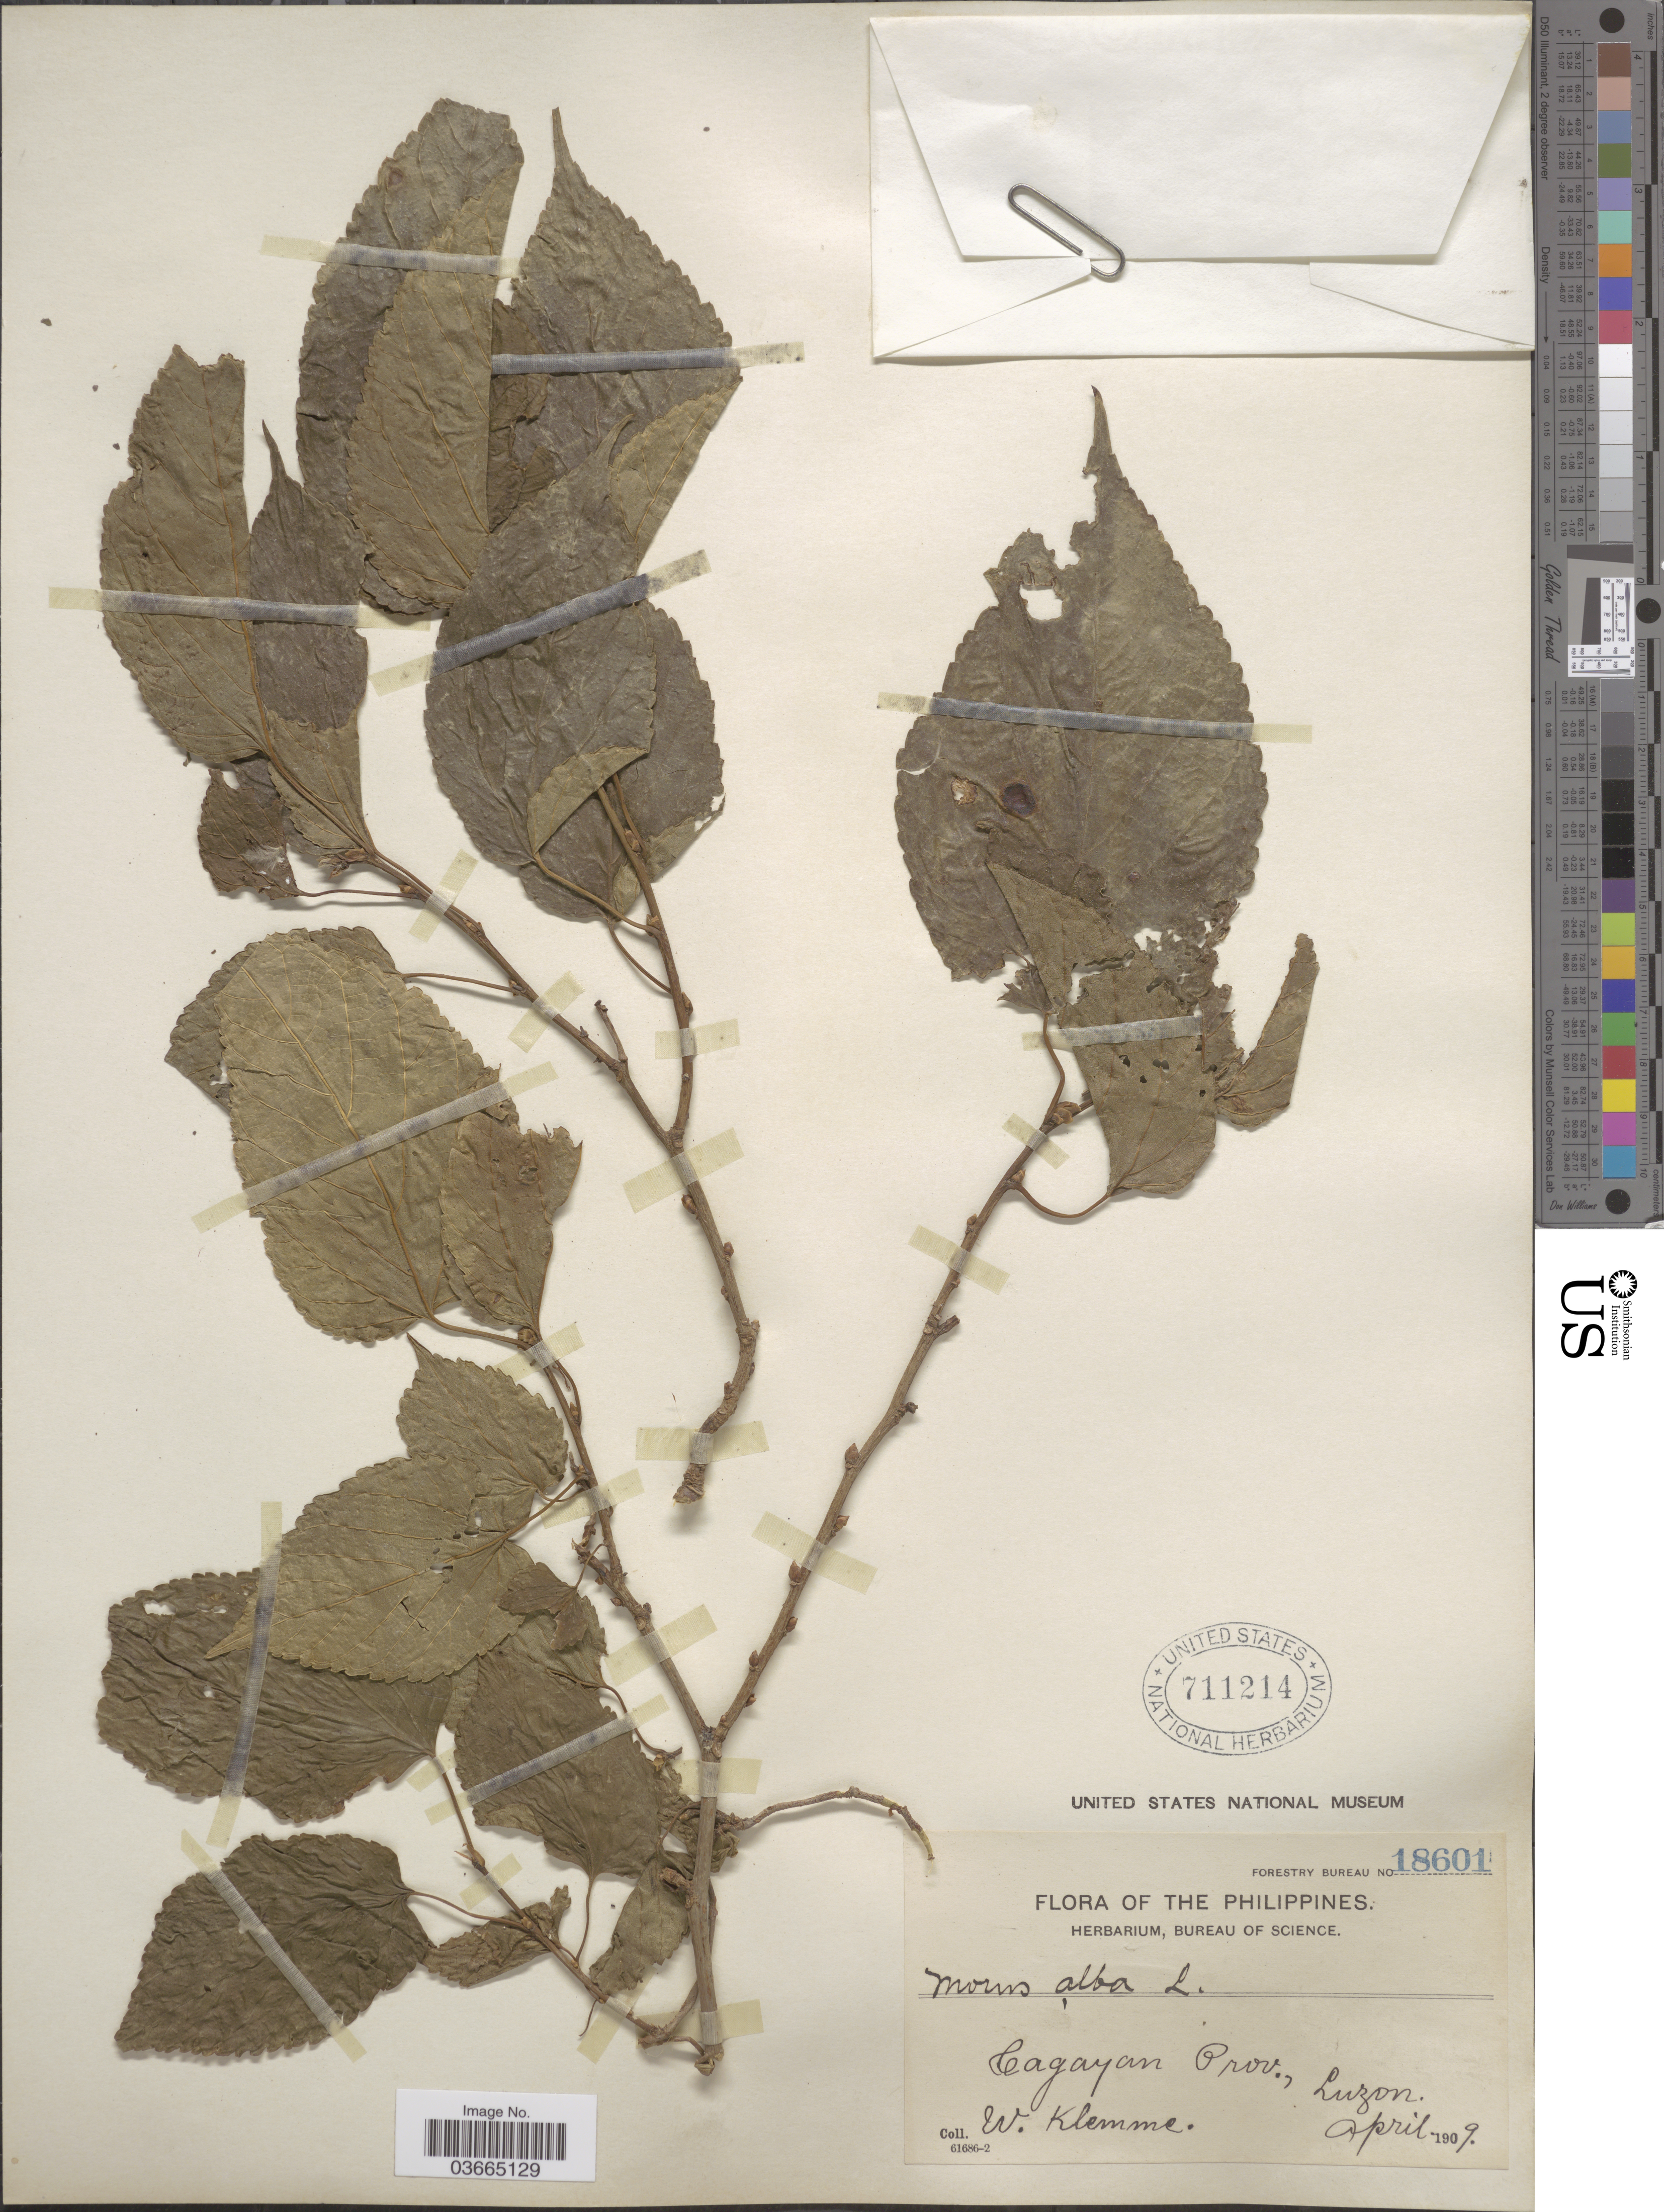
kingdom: Plantae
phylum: Tracheophyta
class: Magnoliopsida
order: Rosales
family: Moraceae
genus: Morus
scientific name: Morus alba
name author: L.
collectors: W. Klemme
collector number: Forestry Bureau 18601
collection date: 1909-04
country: Philippines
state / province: Cagayan Valley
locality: The Philippines. Cagayan Prov., Luzon.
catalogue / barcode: US 711214